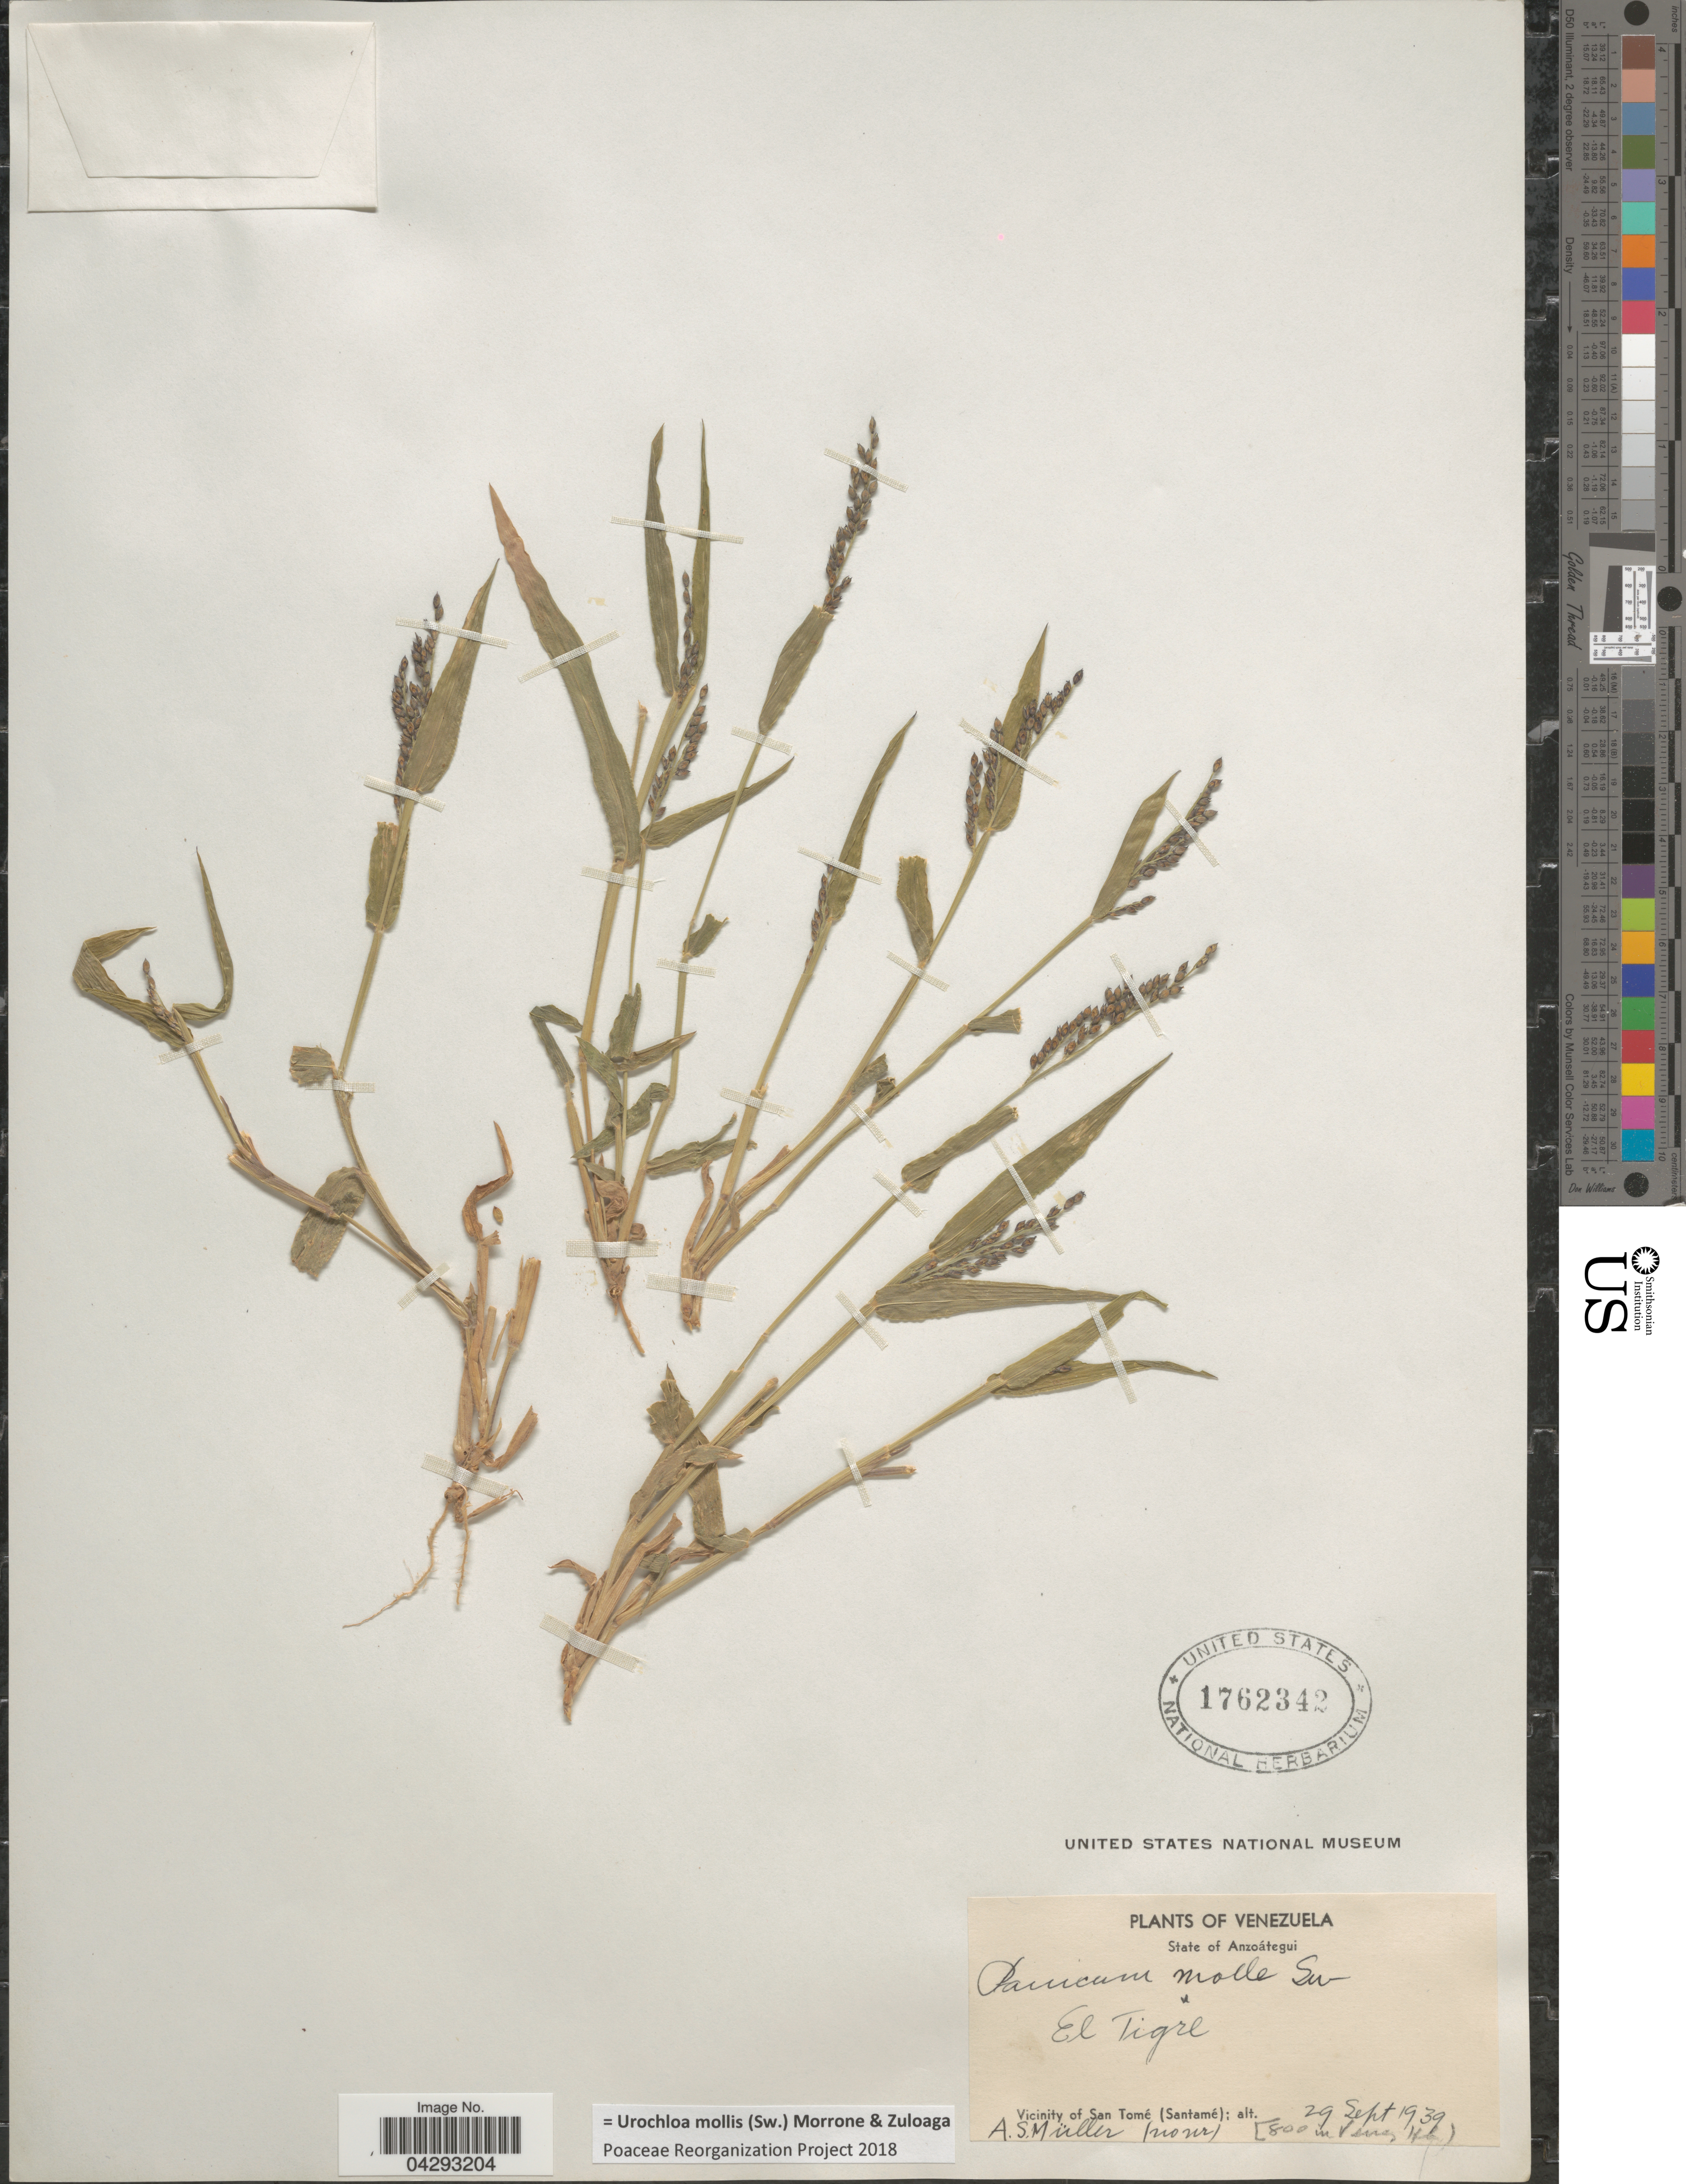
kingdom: Plantae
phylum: Tracheophyta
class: Liliopsida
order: Poales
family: Poaceae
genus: Urochloa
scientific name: Urochloa mollis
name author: (Sw.) Morrone & Zuloaga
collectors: A. Muller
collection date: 1939-09-29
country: Venezuela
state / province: Anzoategui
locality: State of Anzoátegui. El Tigre. Vicinity of San Tomé (Santamé).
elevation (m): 800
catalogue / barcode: US 1762342